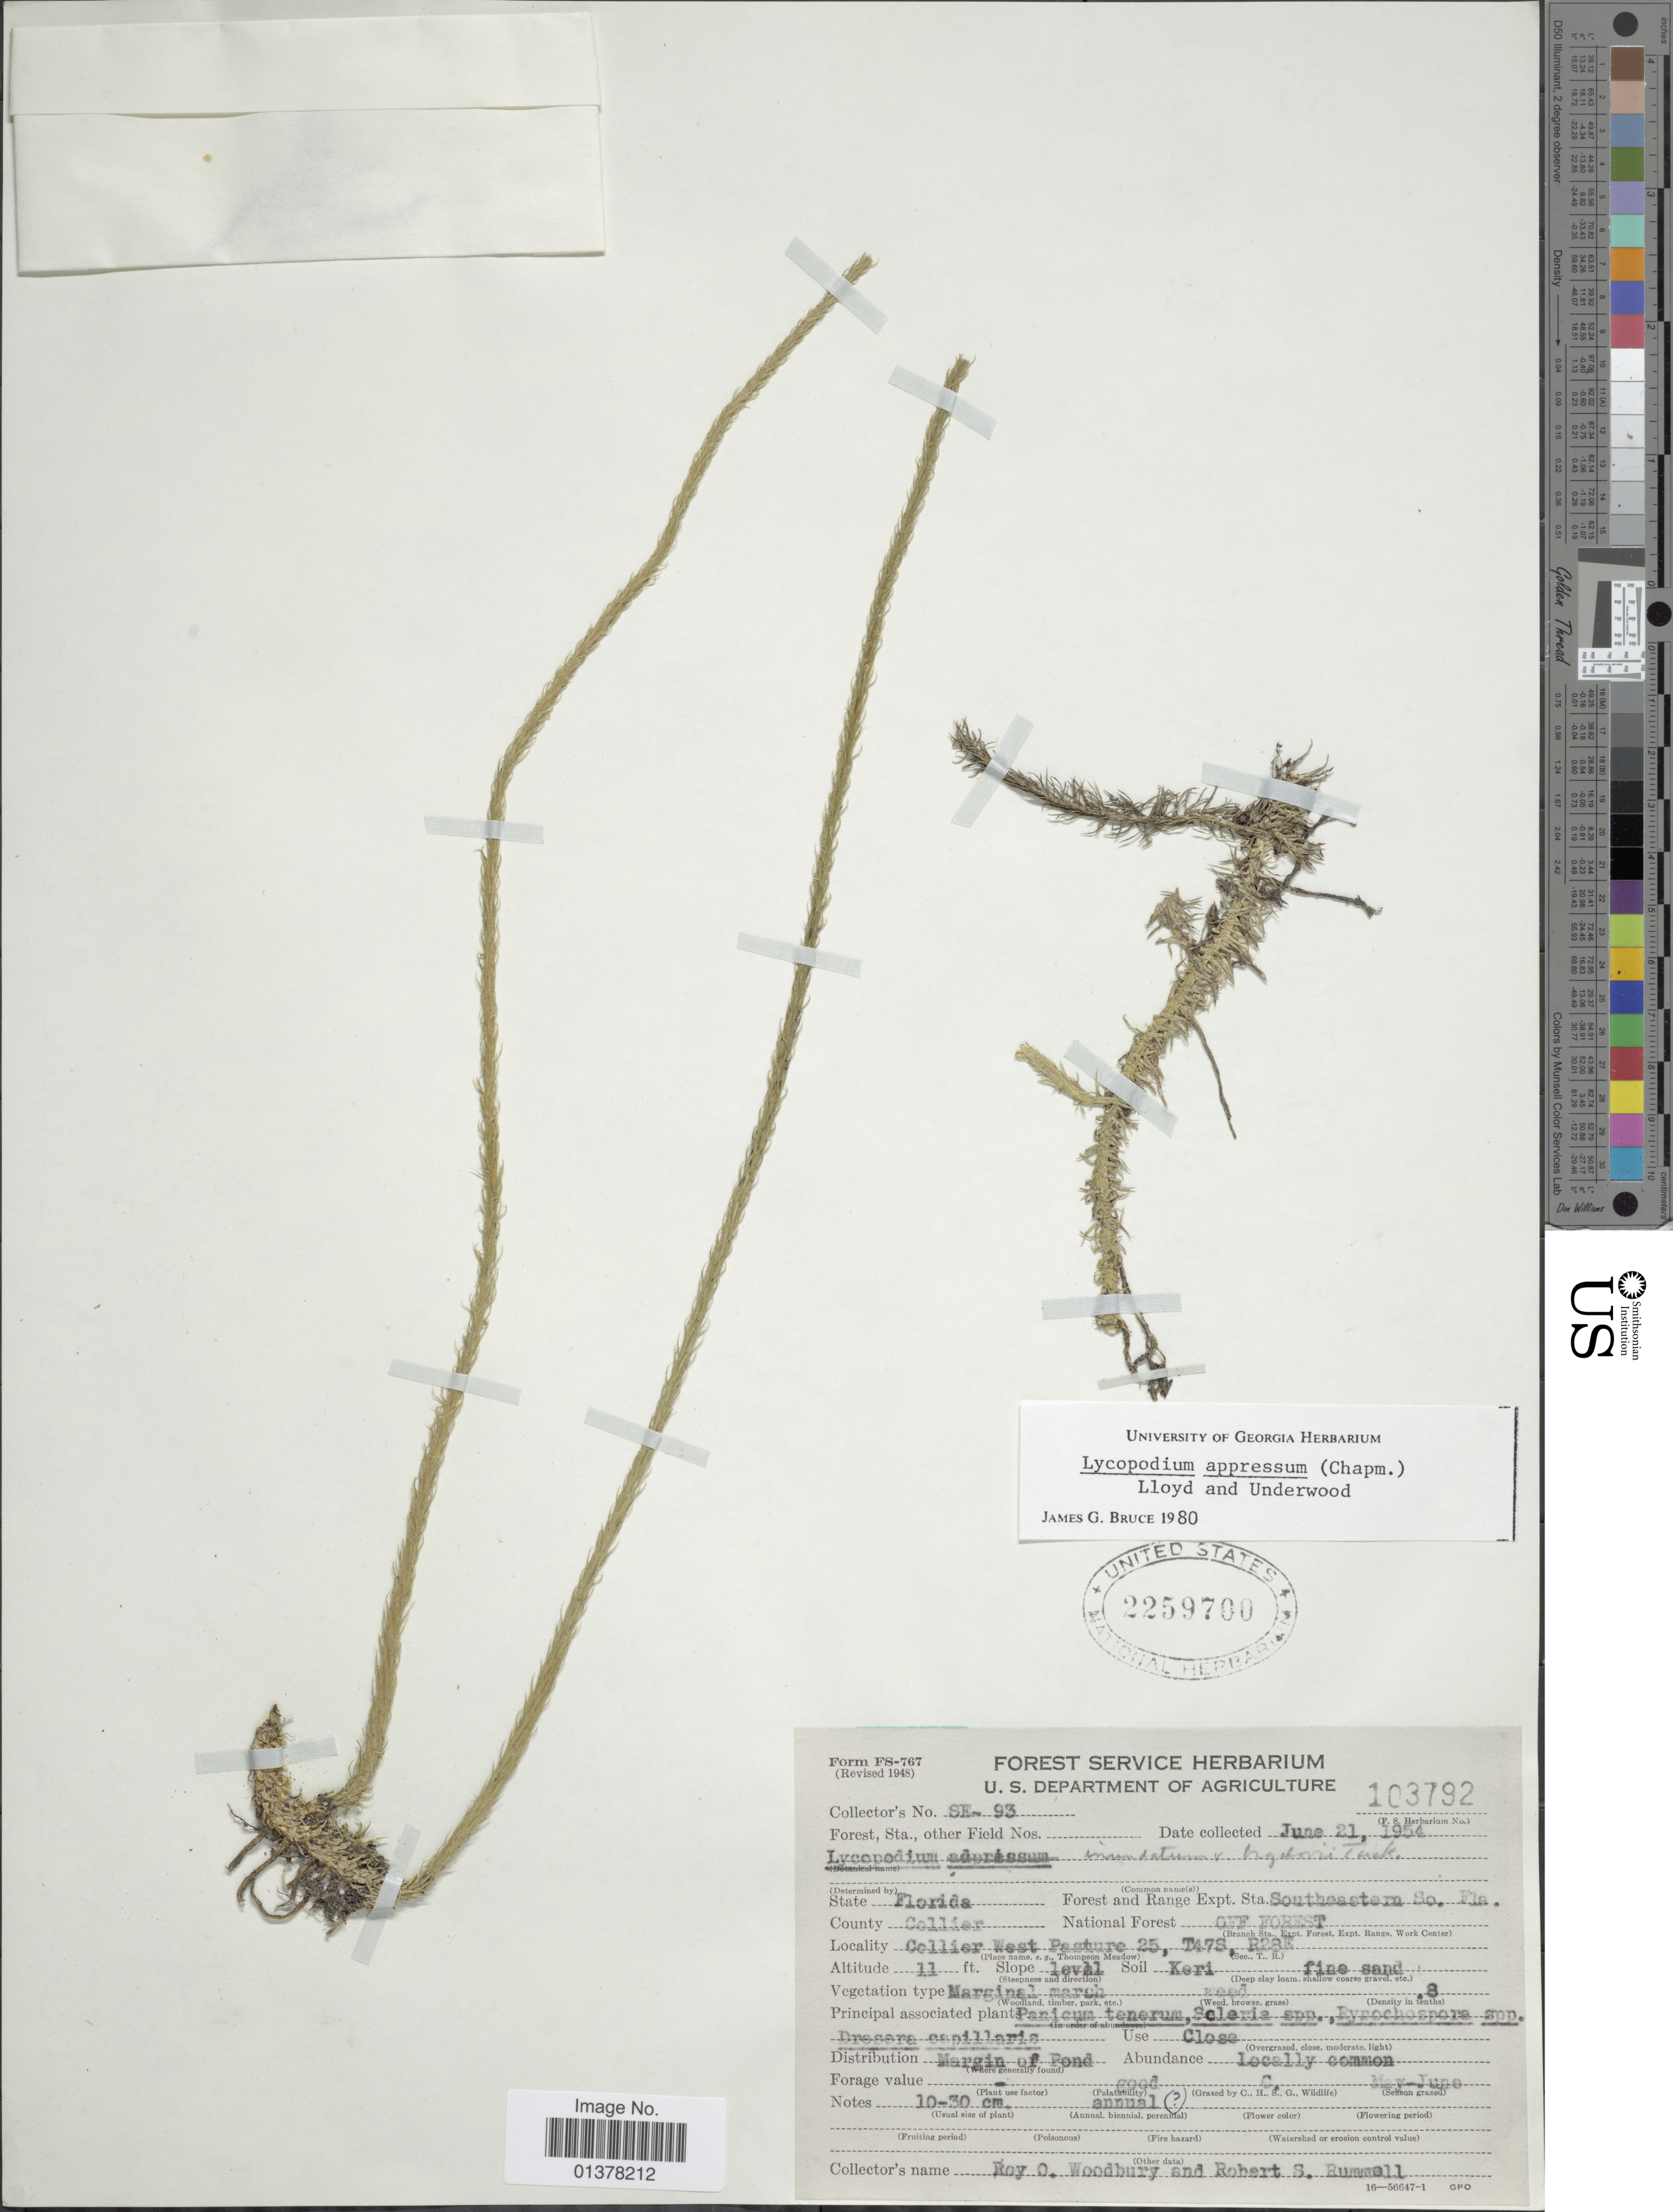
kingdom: Plantae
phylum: Tracheophyta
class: Lycopodiopsida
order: Lycopodiales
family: Lycopodiaceae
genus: Lycopodiella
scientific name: Lycopodiella appressa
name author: (Chapm.) Cranfill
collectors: R. Woodbury & R. Rummel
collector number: SE-93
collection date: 1954-06-21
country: United States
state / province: Florida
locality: Southeastern So. Fla, County Collier, National Forest off forest, Collier West Pasture 25, T47S, R28E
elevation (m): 3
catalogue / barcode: US 2259700